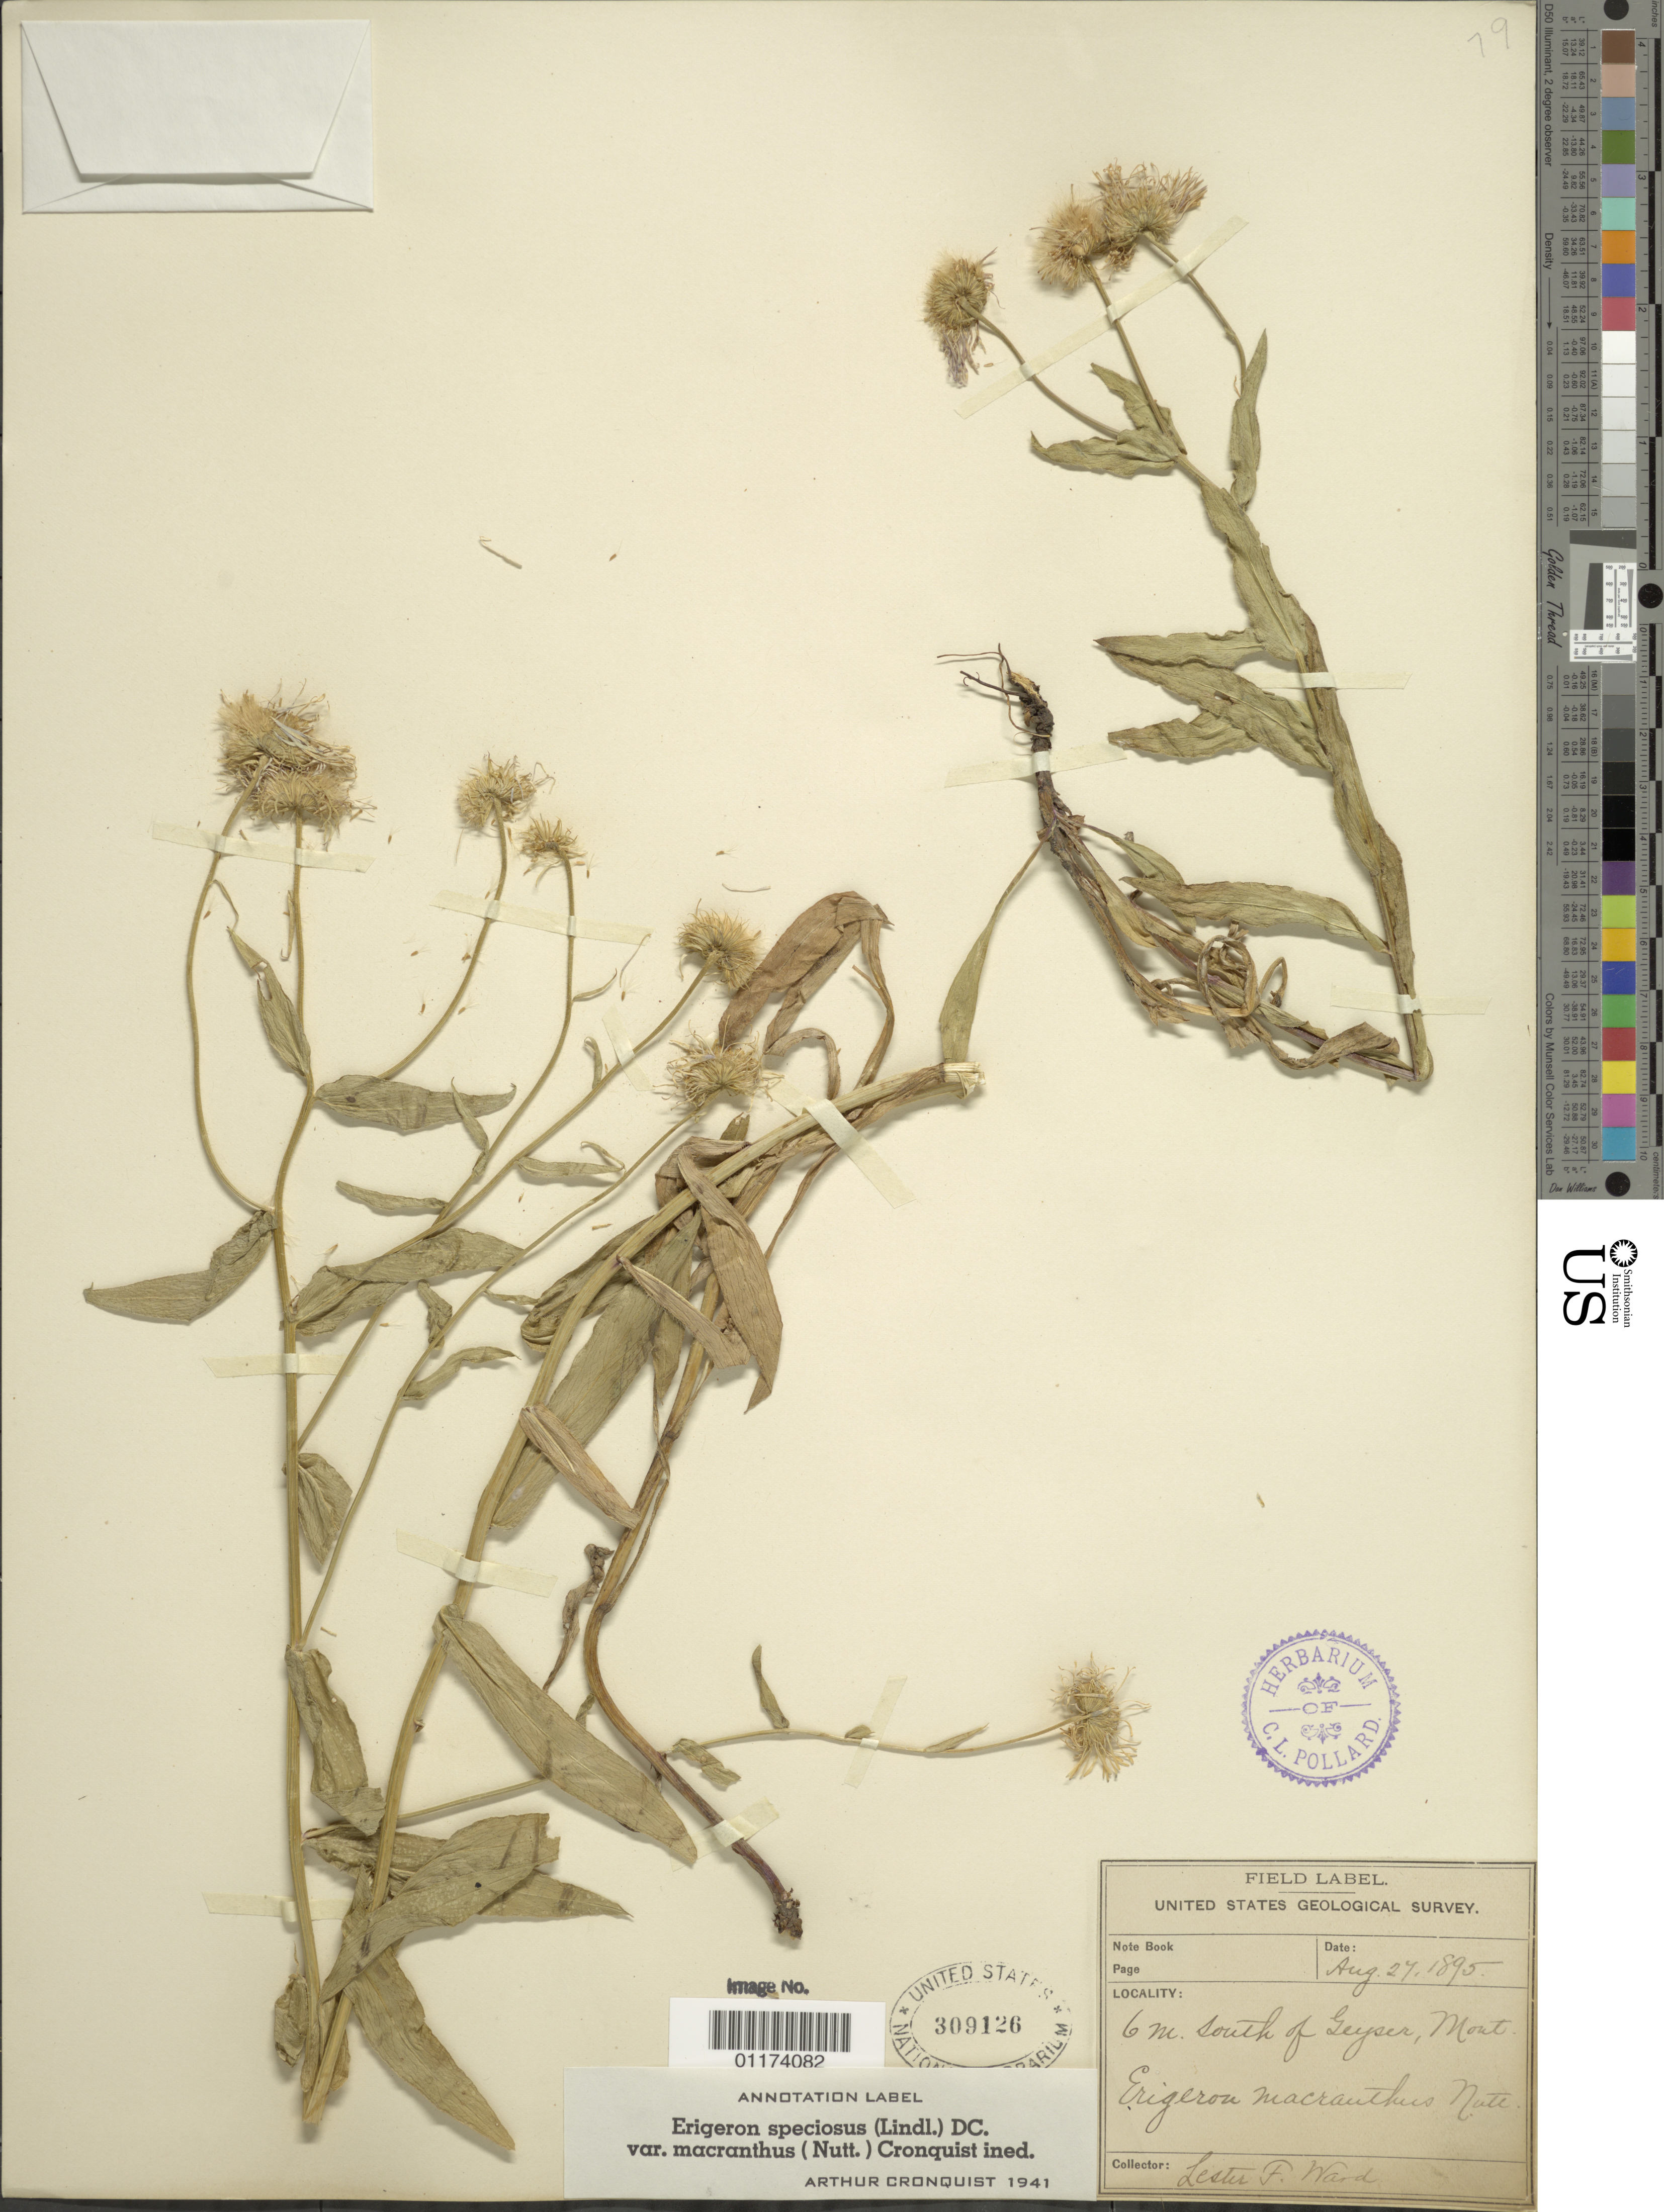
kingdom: Plantae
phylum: Tracheophyta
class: Magnoliopsida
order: Asterales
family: Asteraceae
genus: Erigeron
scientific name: Erigeron speciosus var. macranthus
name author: (Nutt.) Cronq.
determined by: Cronquist, A. J.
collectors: L. F. Ward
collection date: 1895-08-27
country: United States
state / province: Montana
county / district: Cascade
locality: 6 m. S of Geyser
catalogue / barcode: US 309126